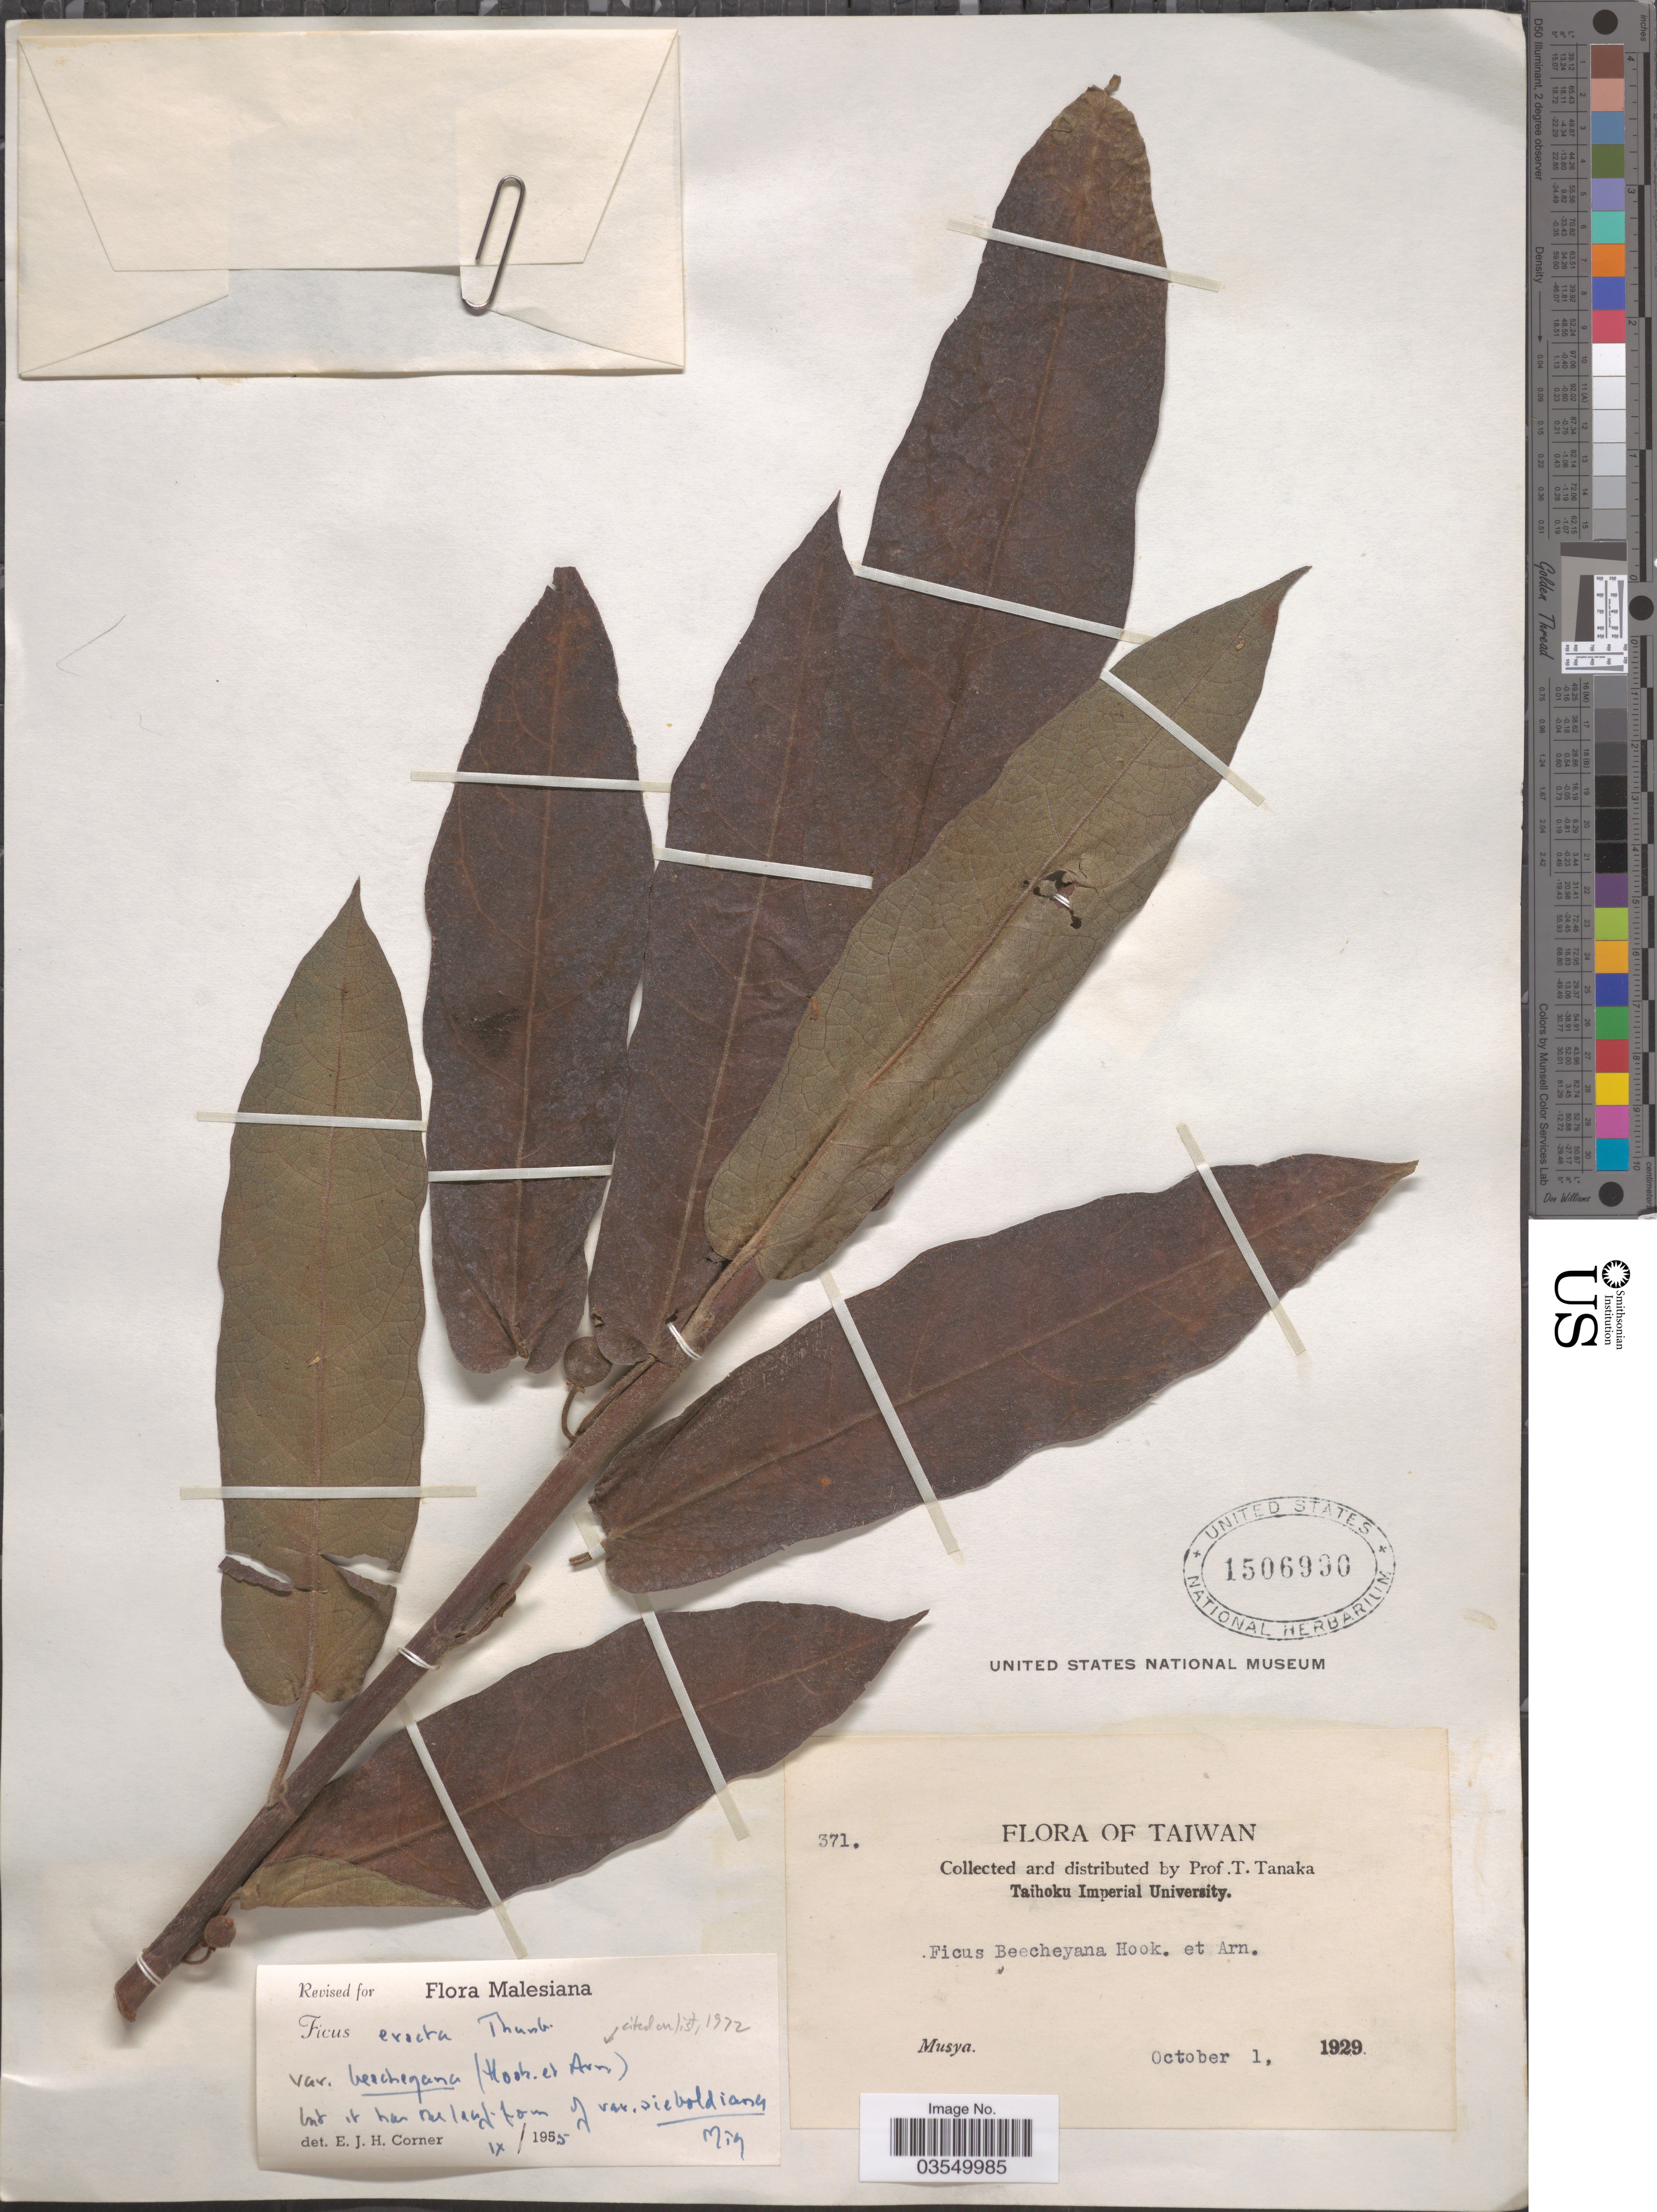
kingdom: Plantae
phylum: Tracheophyta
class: Magnoliopsida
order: Rosales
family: Moraceae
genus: Ficus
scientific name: Ficus erecta var. beecheyana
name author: (Hook. & Arn.) King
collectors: T. Tanaka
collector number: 371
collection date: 1929-10-01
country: Taiwan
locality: Musya.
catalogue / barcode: US 1506990